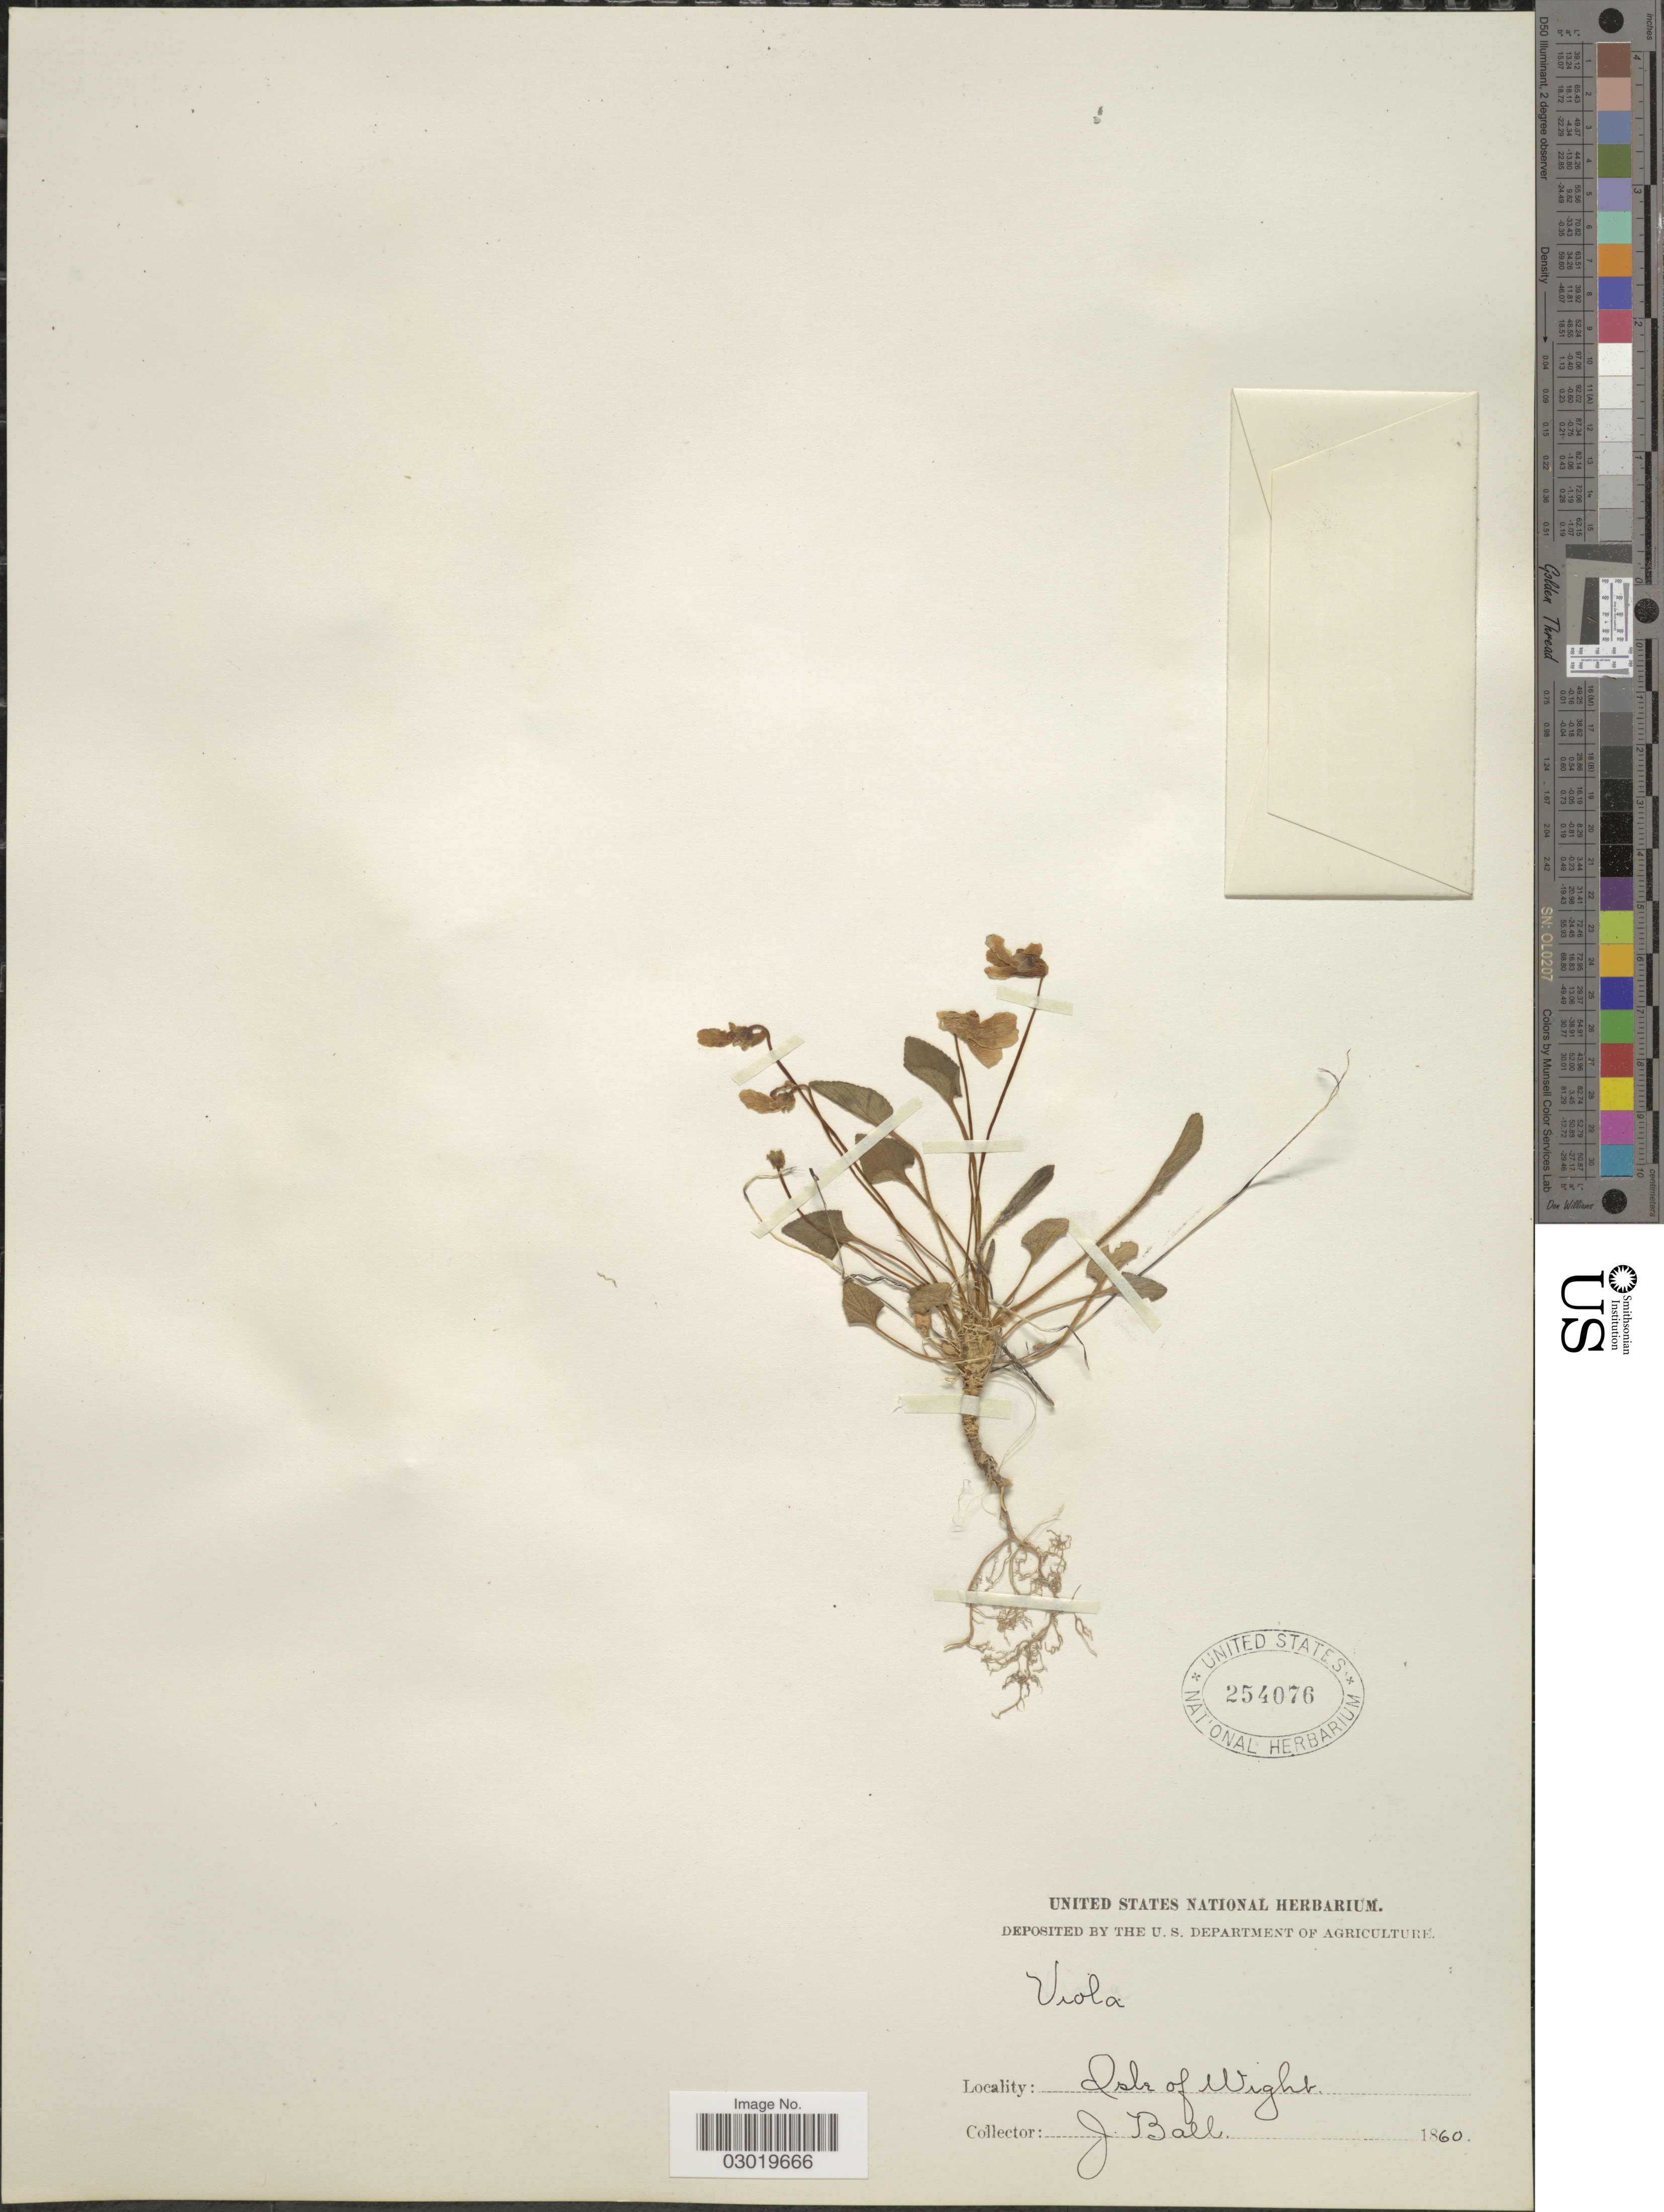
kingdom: Plantae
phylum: Tracheophyta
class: Magnoliopsida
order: Malpighiales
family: Violaceae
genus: Viola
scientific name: Viola sp.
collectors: J. Ball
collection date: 1860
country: United Kingdom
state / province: England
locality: Isle of Wight.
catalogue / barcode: US 254076